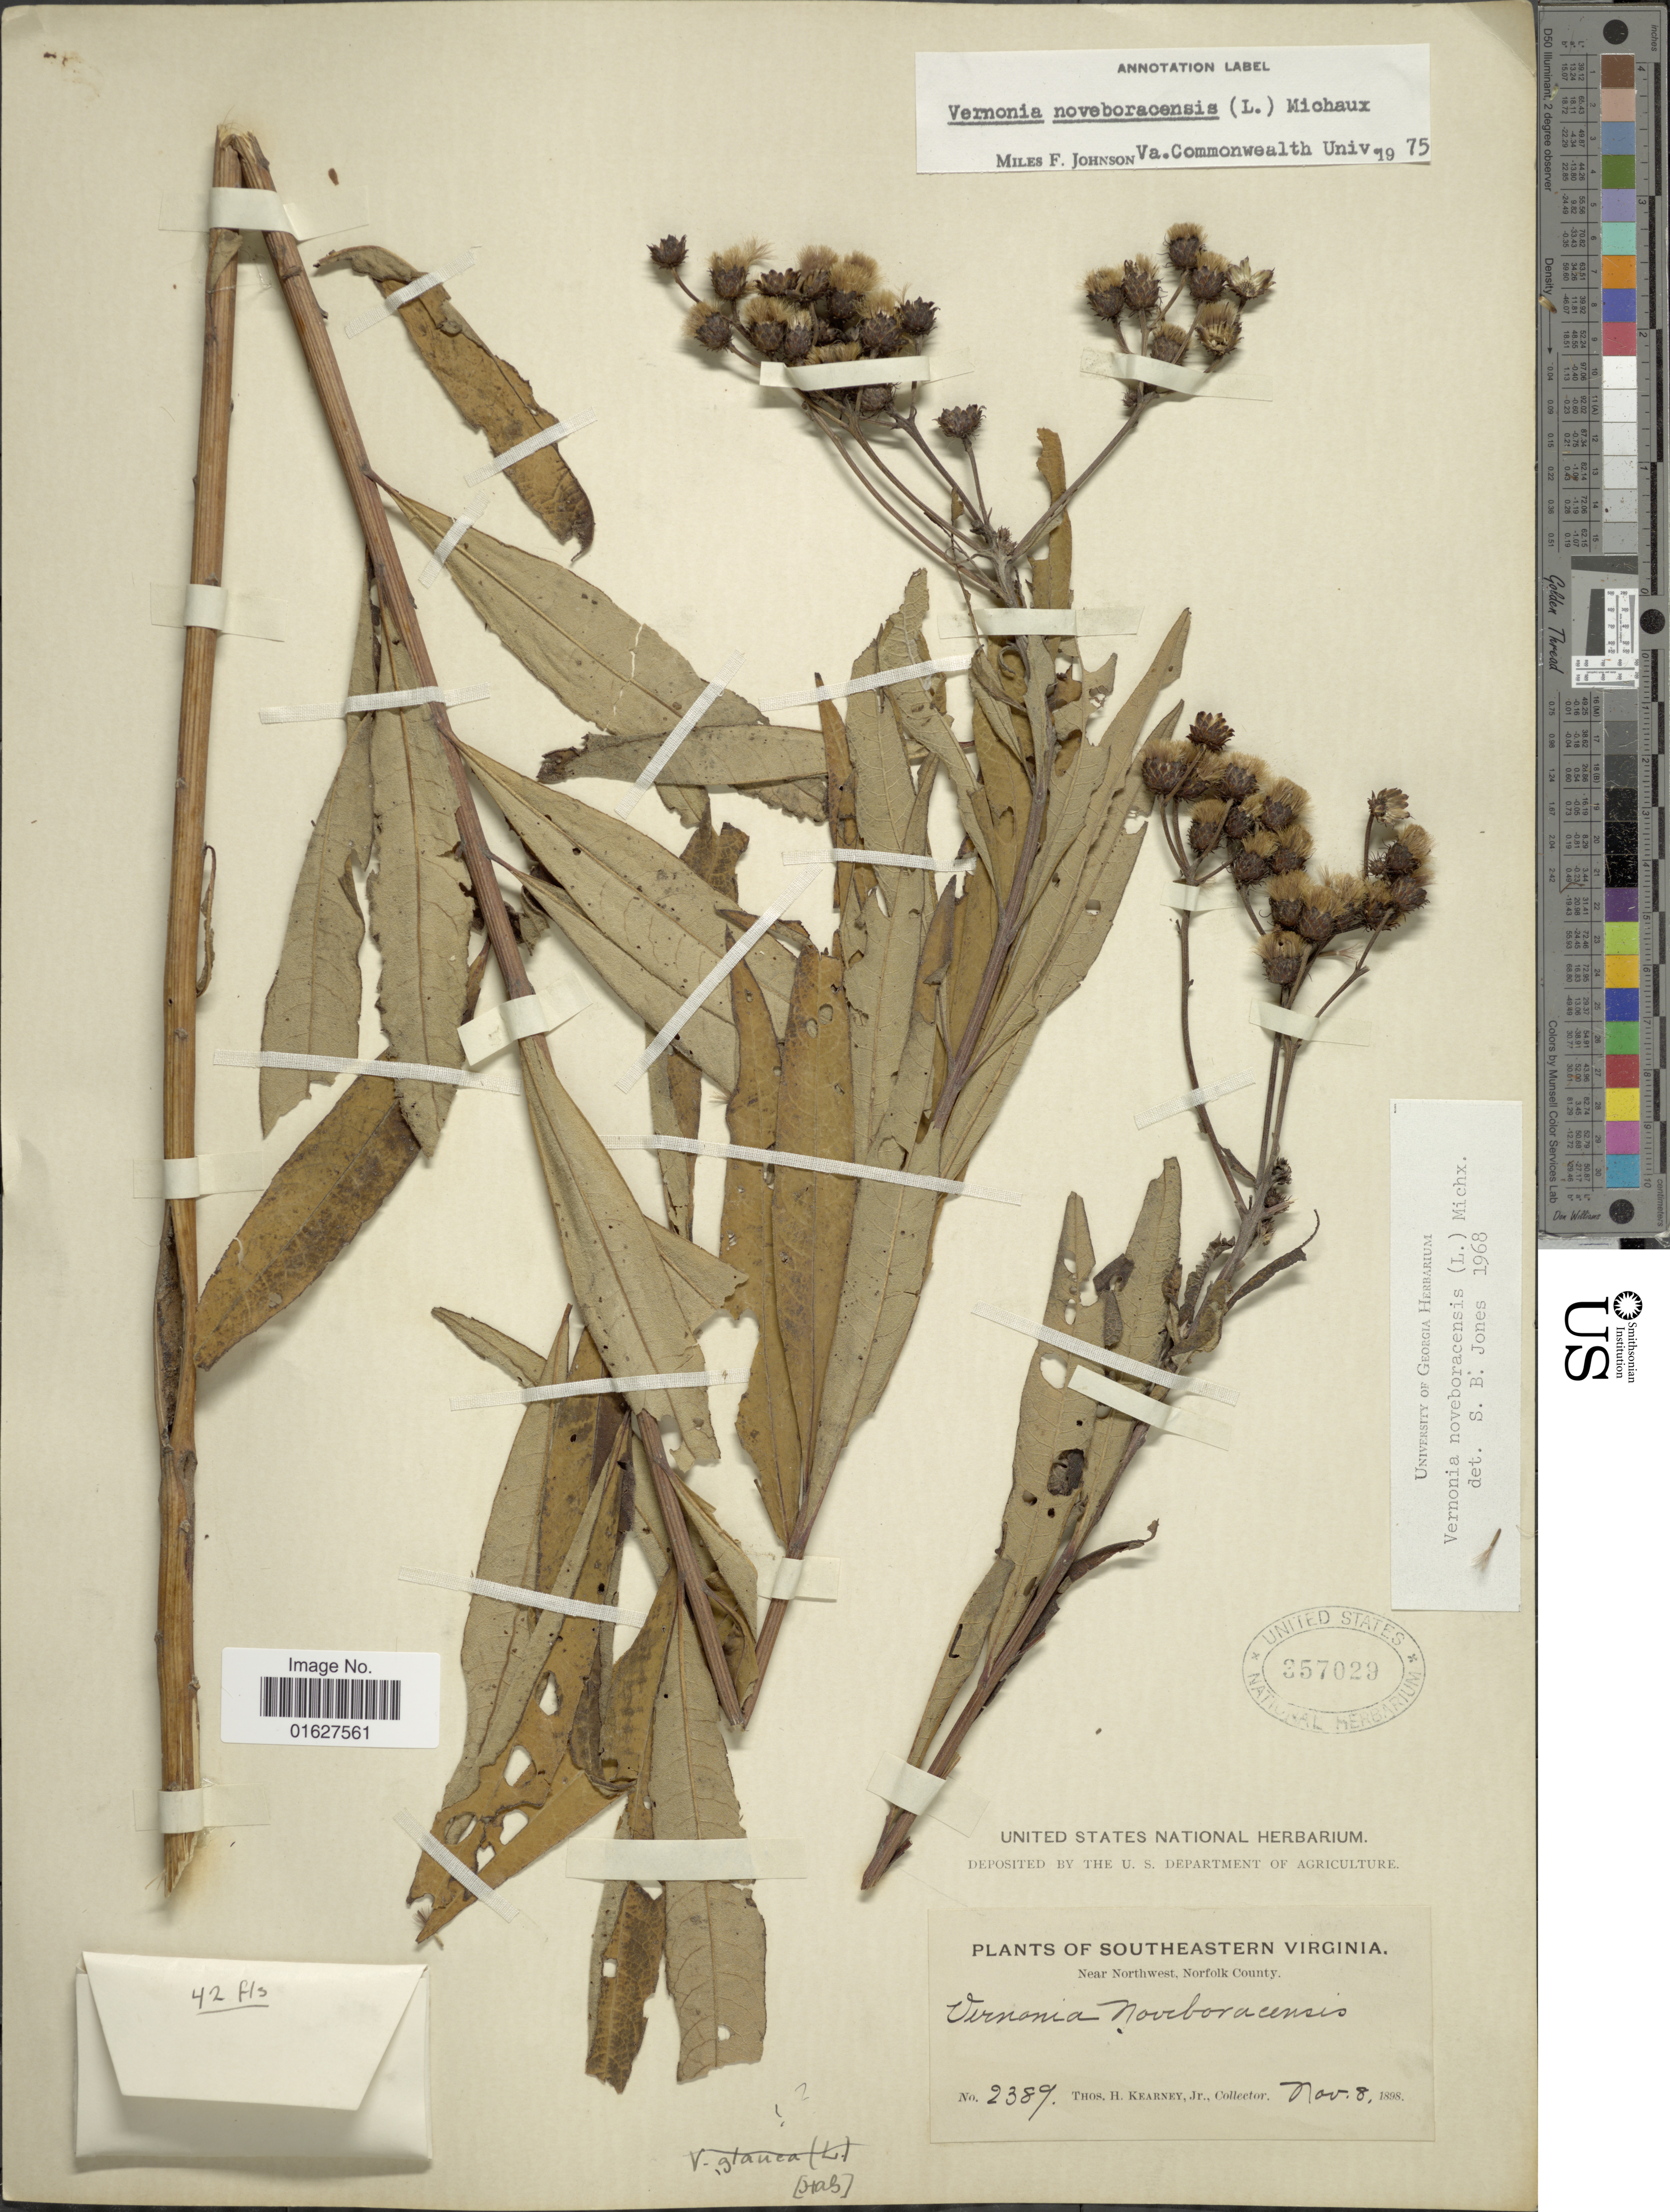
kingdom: Plantae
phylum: Tracheophyta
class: Magnoliopsida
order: Asterales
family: Asteraceae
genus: Vernonia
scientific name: Vernonia noveboracensis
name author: (L.) Michx.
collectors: T. H. Kearney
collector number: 2389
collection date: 1898-11-08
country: United States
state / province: Virginia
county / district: City of Chesapeake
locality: Southeastern Virginia. Near Northwest, Norfolk County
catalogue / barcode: US 357029